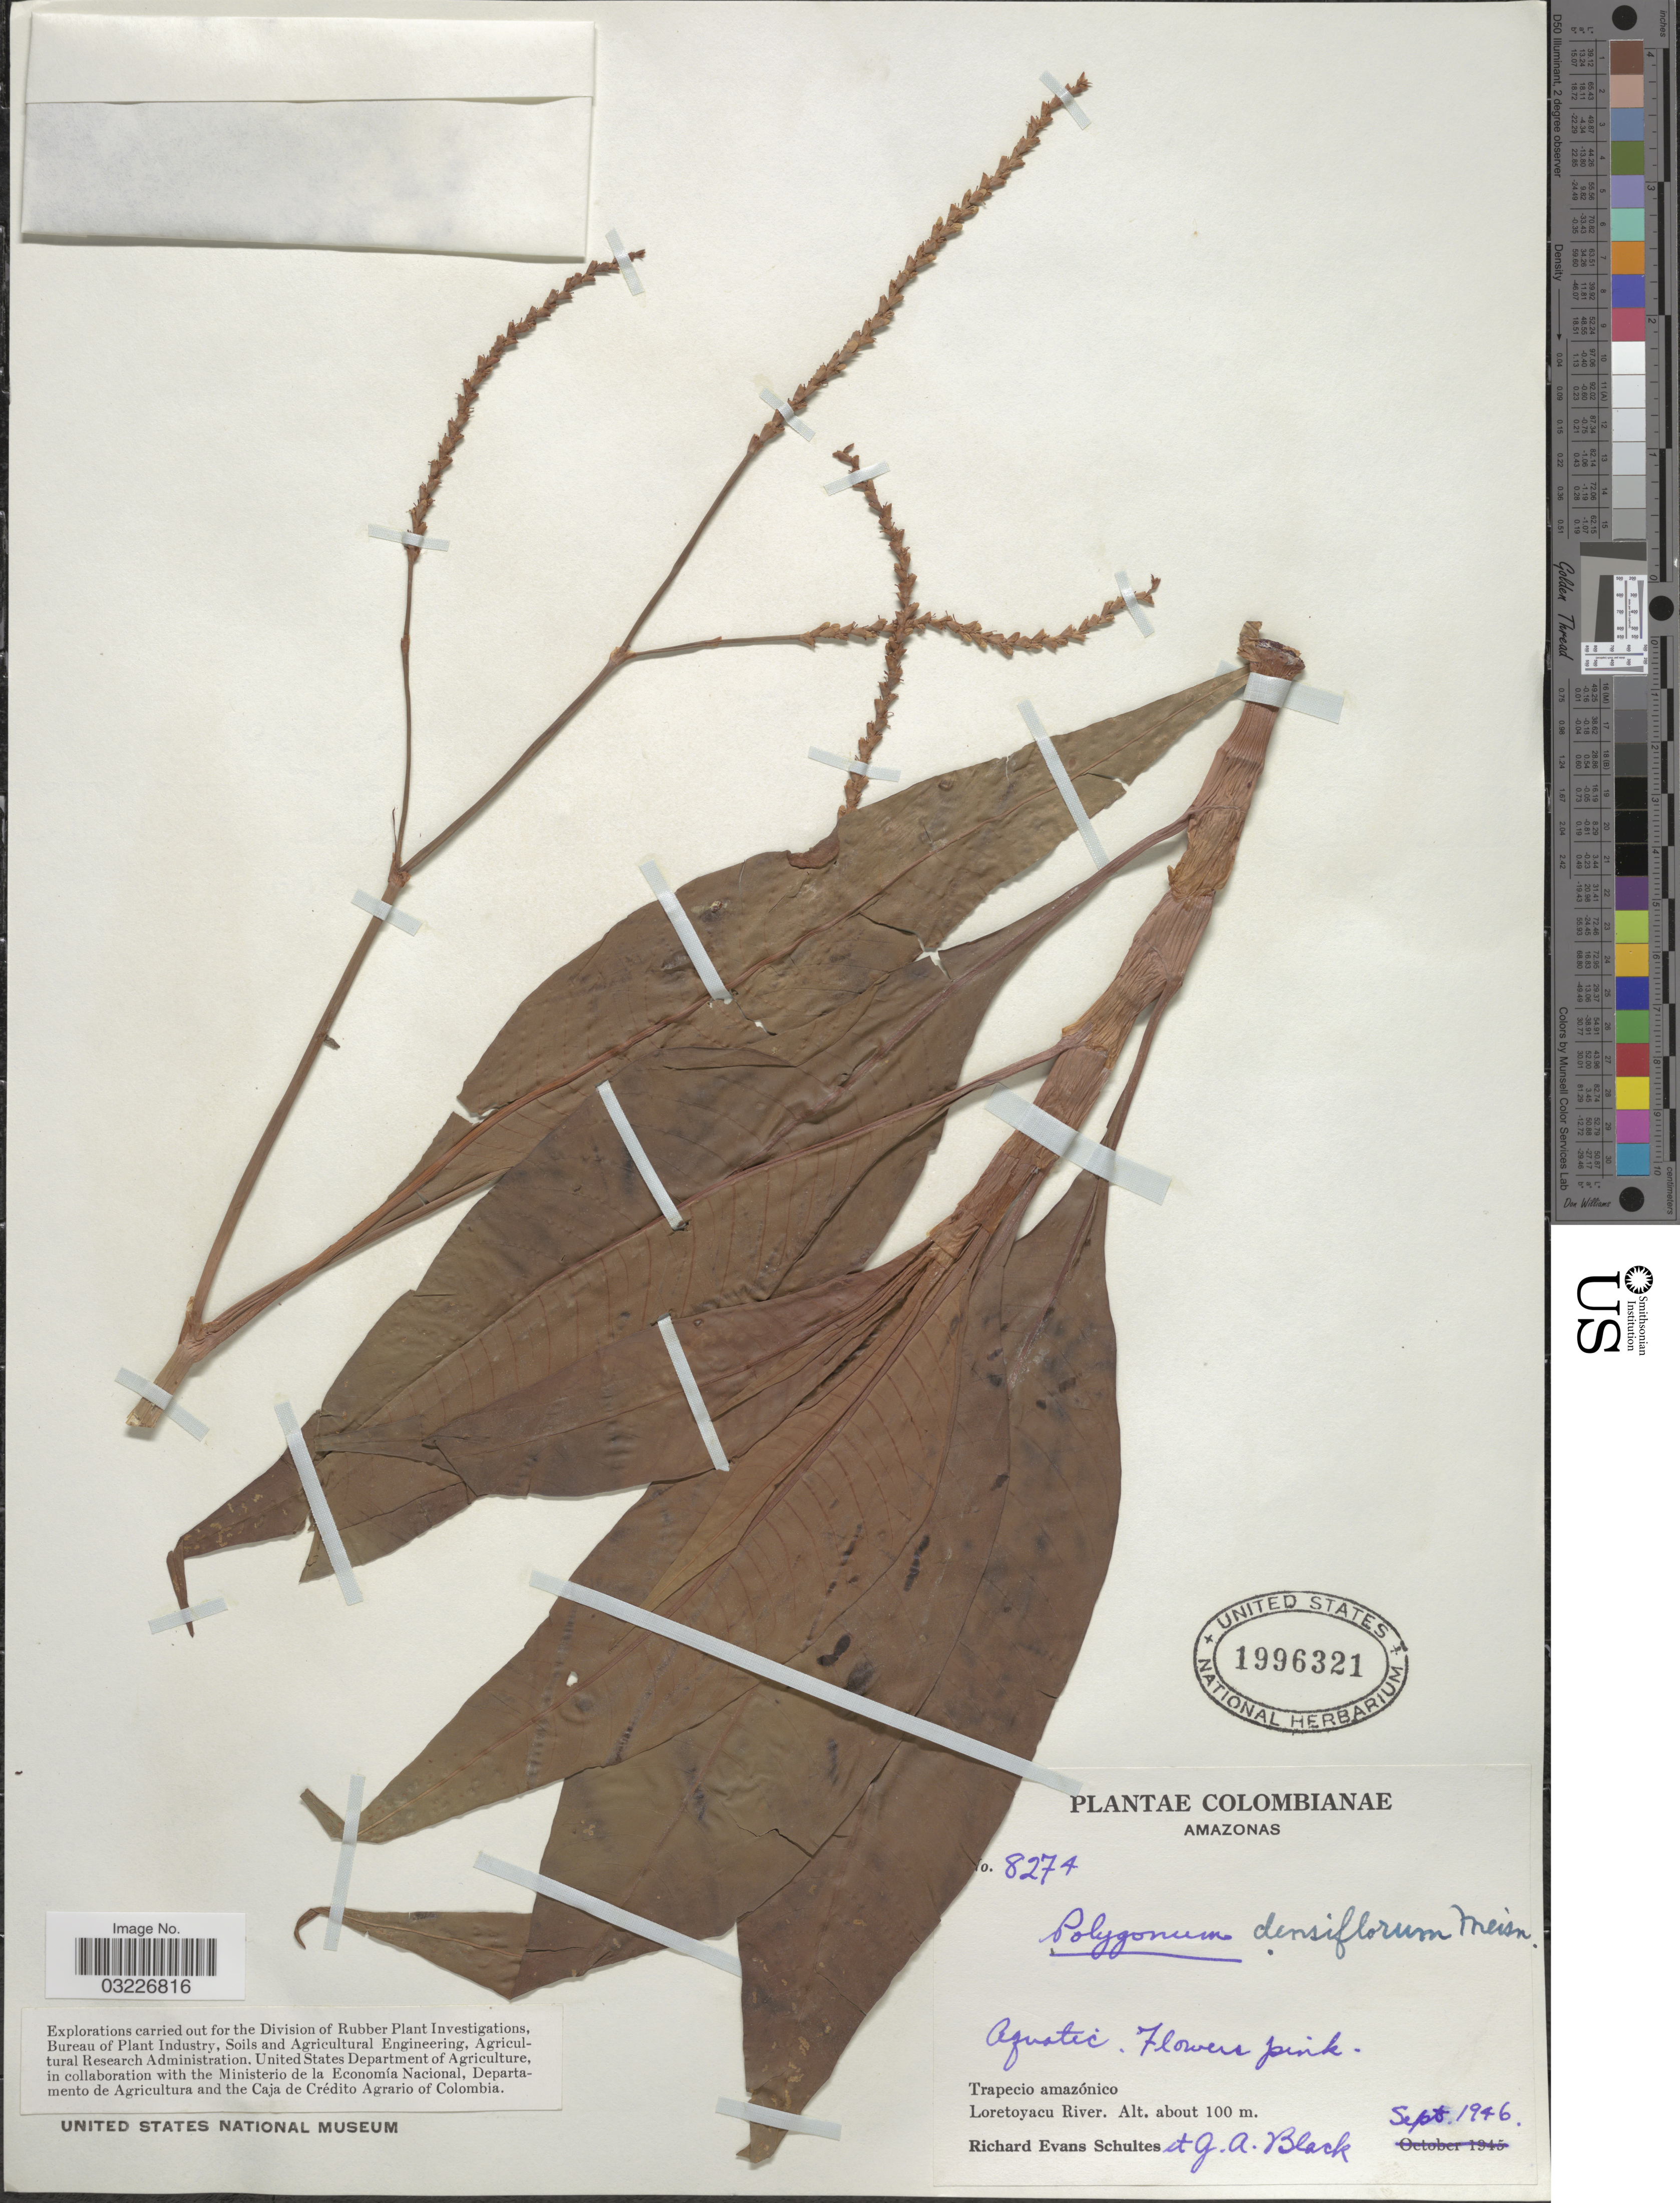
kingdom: Plantae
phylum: Tracheophyta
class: Magnoliopsida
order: Caryophyllales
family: Polygonaceae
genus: Polygonum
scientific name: Polygonum densiflorum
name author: Meisn.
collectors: R. E. Schultes & G. A. Black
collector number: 8274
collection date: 1946-09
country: Colombia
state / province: Amazônas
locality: Trapecio amazónico. Loretoyacu River.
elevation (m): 100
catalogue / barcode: US 1996321